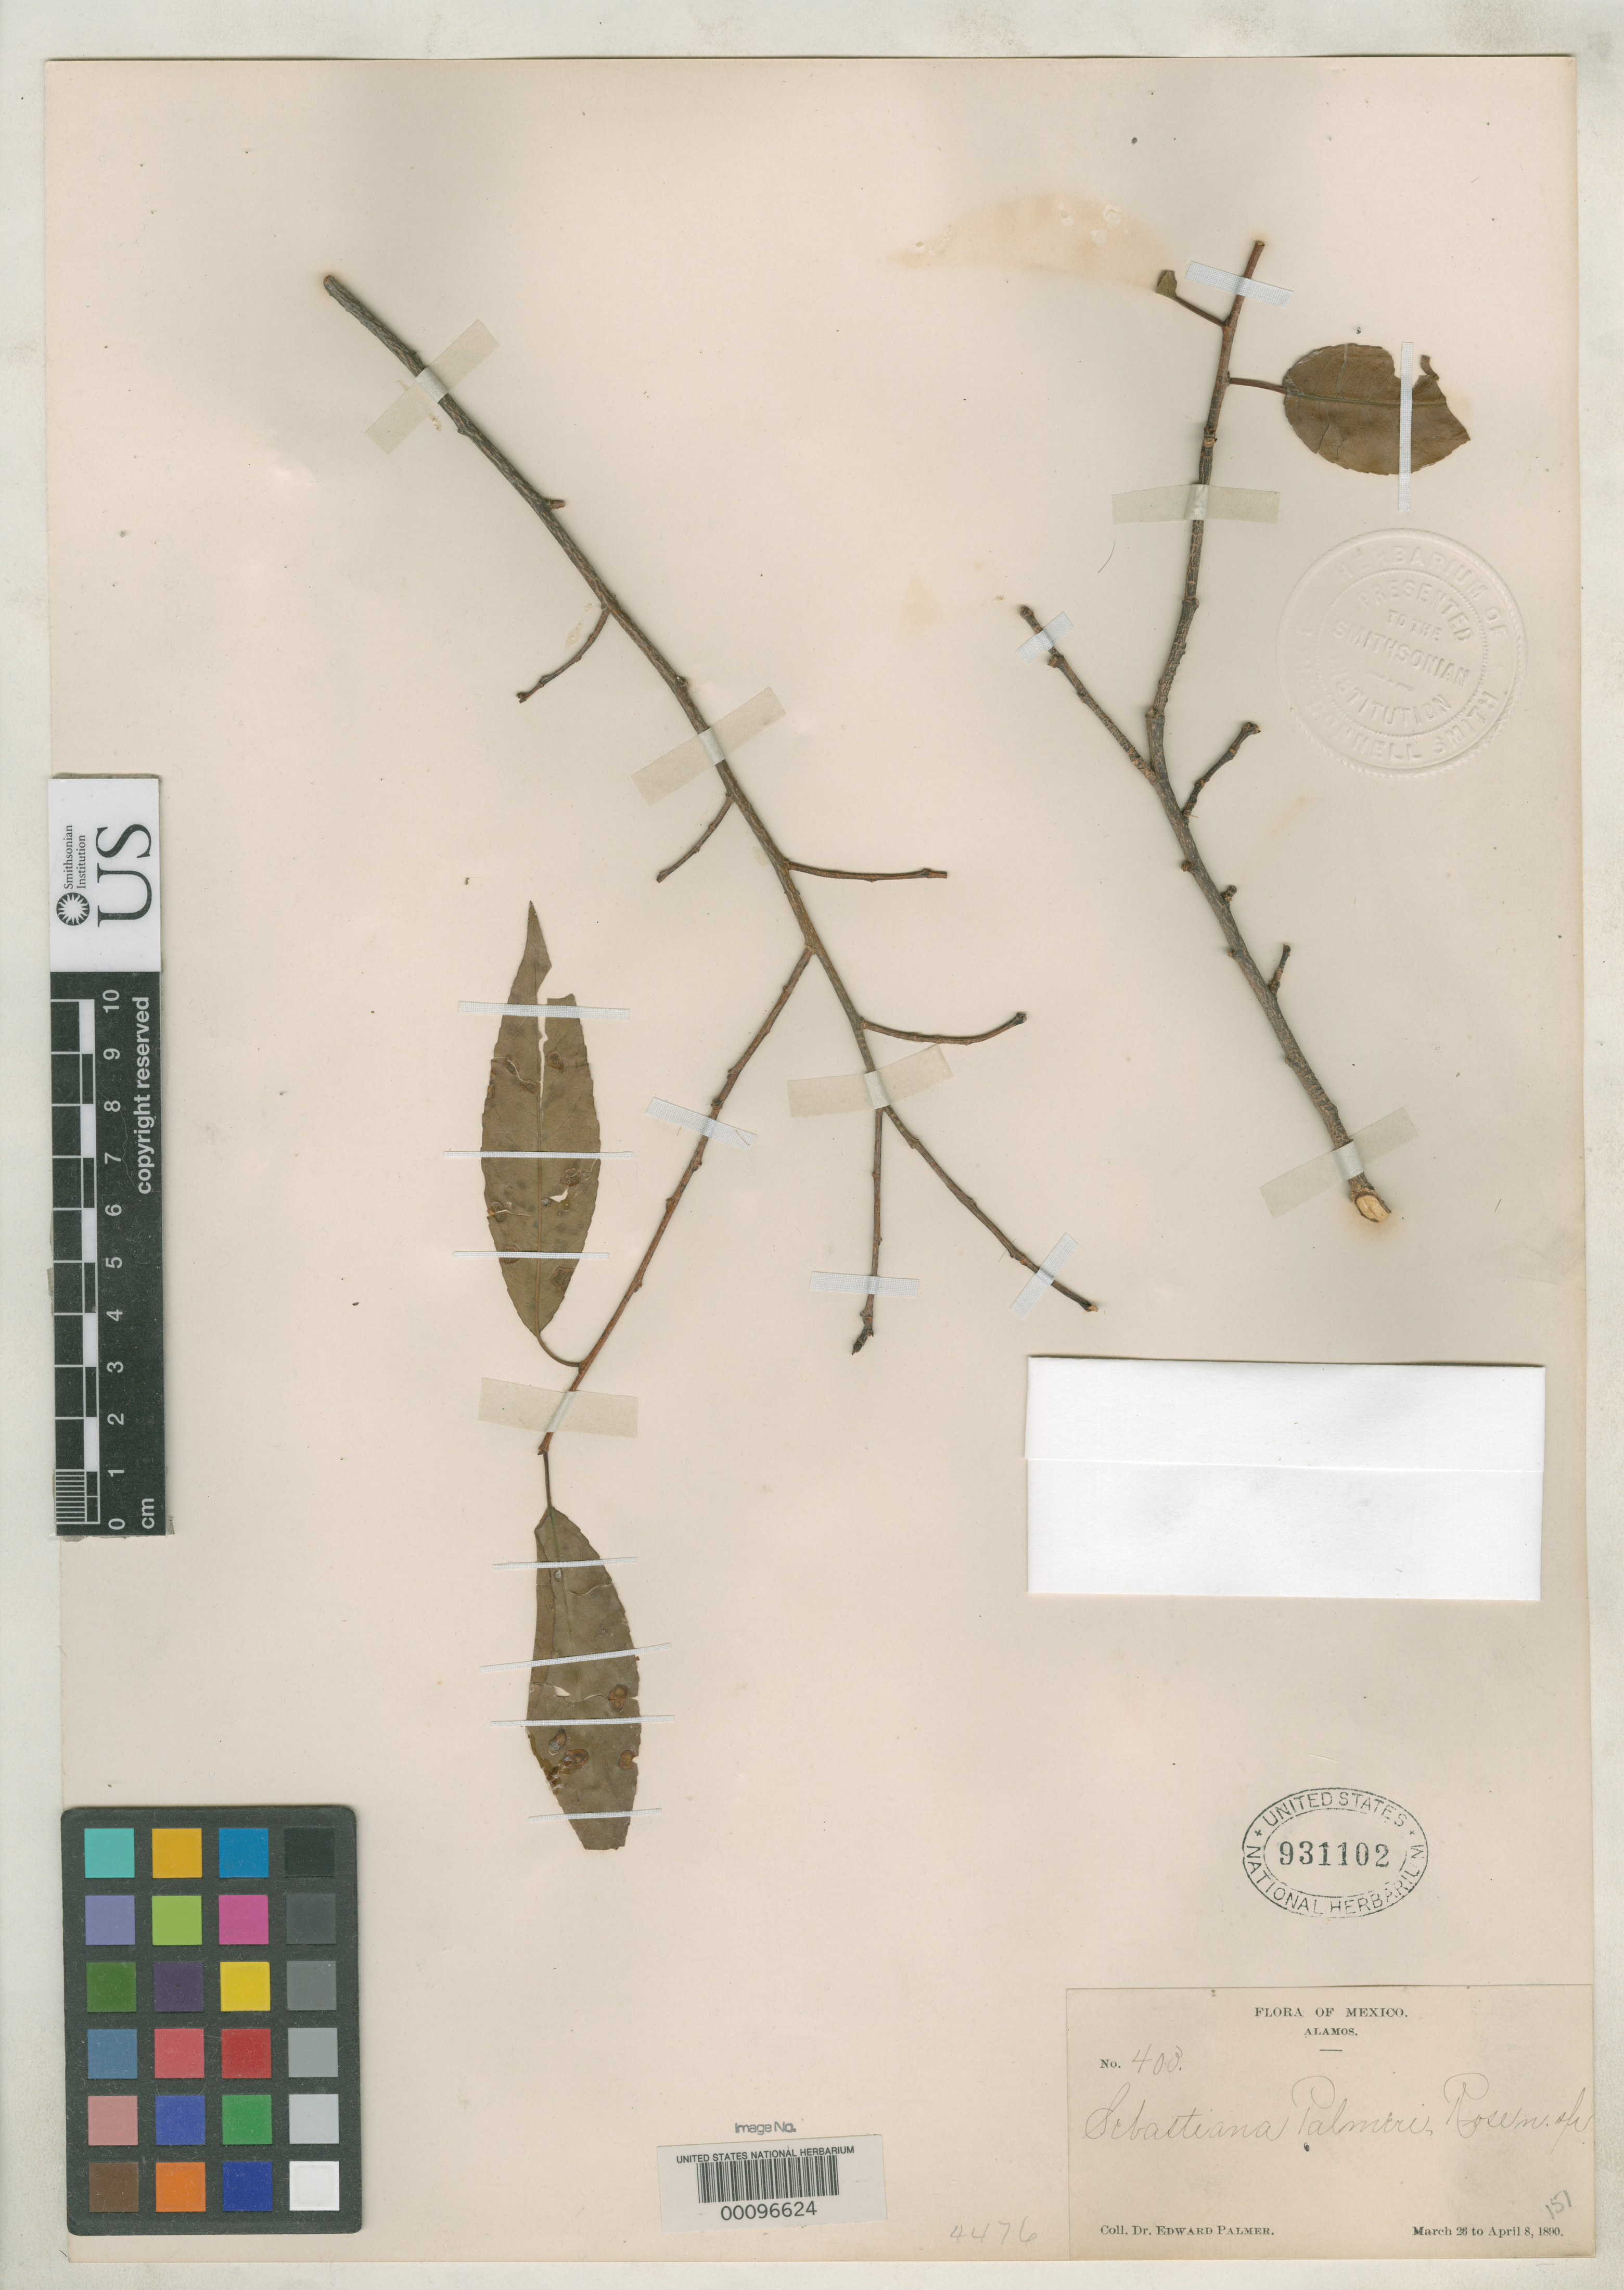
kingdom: Plantae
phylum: Tracheophyta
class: Magnoliopsida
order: Malpighiales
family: Euphorbiaceae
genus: Sebastiania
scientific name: Sebastiania palmeri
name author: Rose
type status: Isosyntype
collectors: E. Palmer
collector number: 403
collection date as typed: March 26 to April 8, 1890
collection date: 1890-03-26/1890-04-08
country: Mexico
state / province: Sonora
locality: Alamos.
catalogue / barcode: US 931102